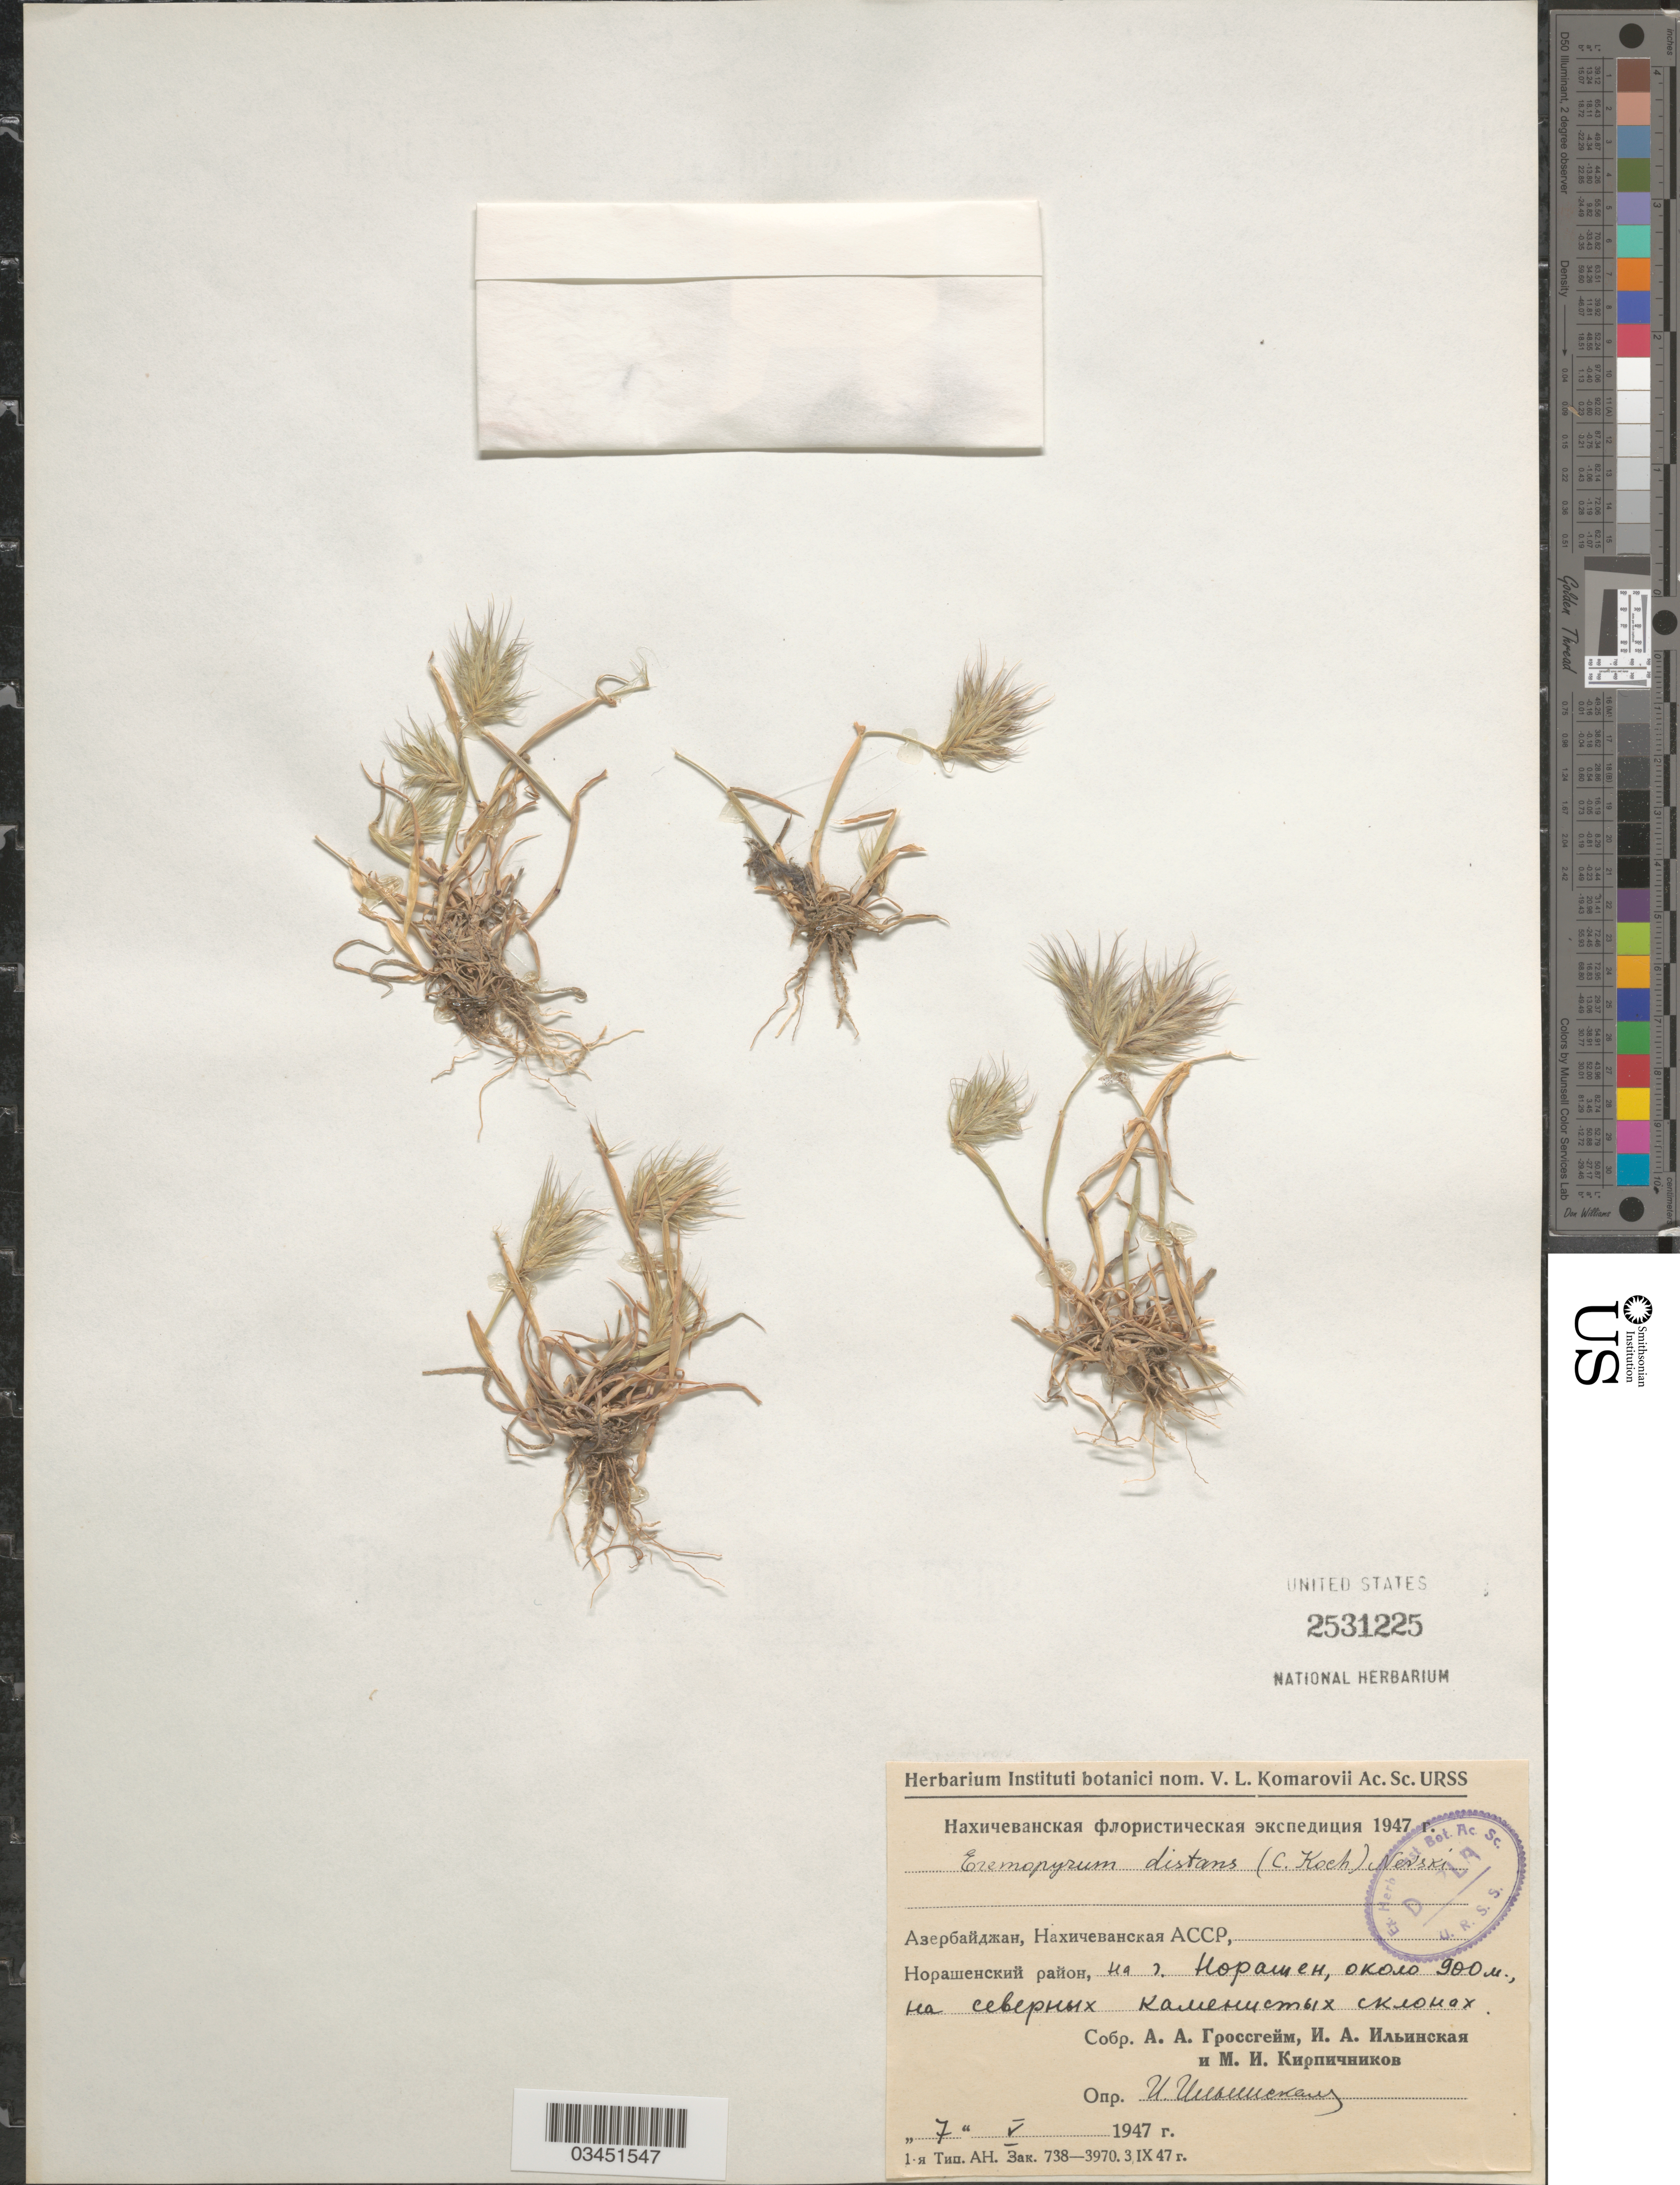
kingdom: Plantae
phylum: Tracheophyta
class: Liliopsida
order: Poales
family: Poaceae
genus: Eremopyrum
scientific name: Eremopyrum distans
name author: (K. Koch) Nevski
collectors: A. Grossgeim, I. Ilinskaya & M. Kirpichnikov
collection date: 1947-05-07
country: Azerbaijan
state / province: Nakhchivan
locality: Norashen Mt.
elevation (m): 900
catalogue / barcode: US 2531225